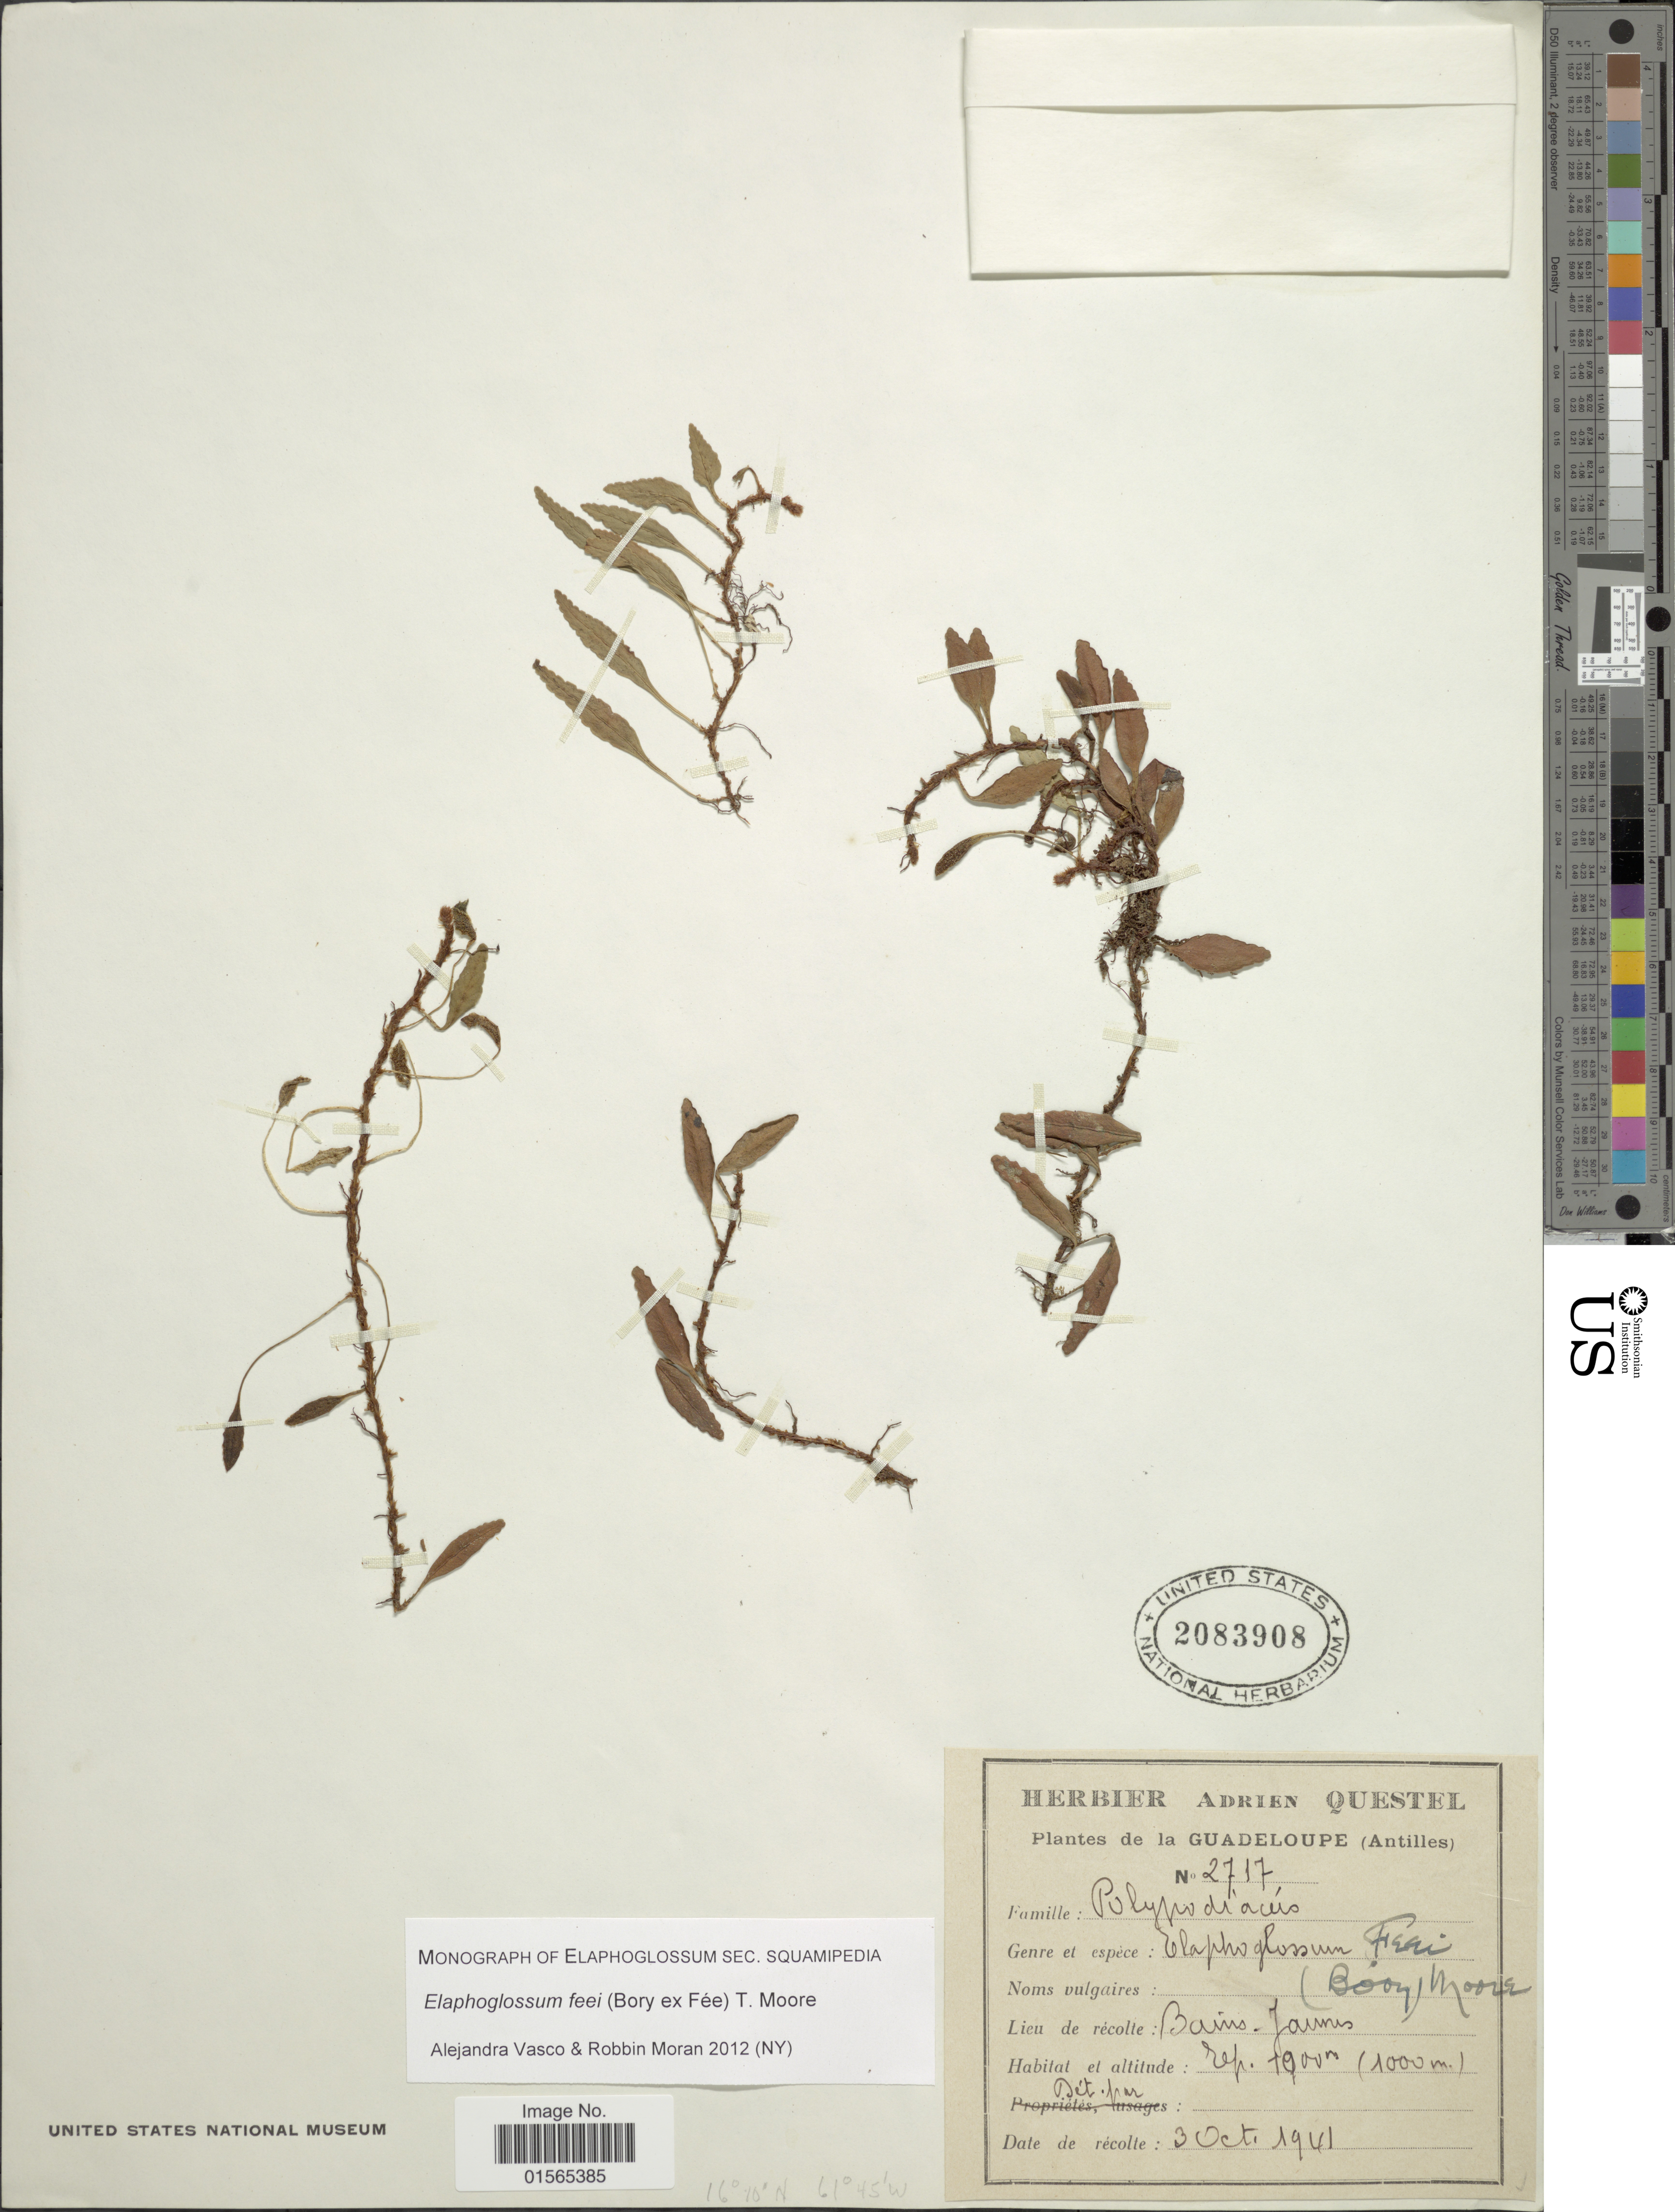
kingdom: Plantae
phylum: Tracheophyta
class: Polypodiopsida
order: Polypodiales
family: Dryopteridaceae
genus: Elaphoglossum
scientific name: Elaphoglossum feei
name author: (Bory ex Fée) T. Moore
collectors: ex herb. A. Questal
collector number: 2717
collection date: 1941-10-03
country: Guadeloupe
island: Leeward Is.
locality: Bains Jaunes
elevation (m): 1000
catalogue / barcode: US 2083908